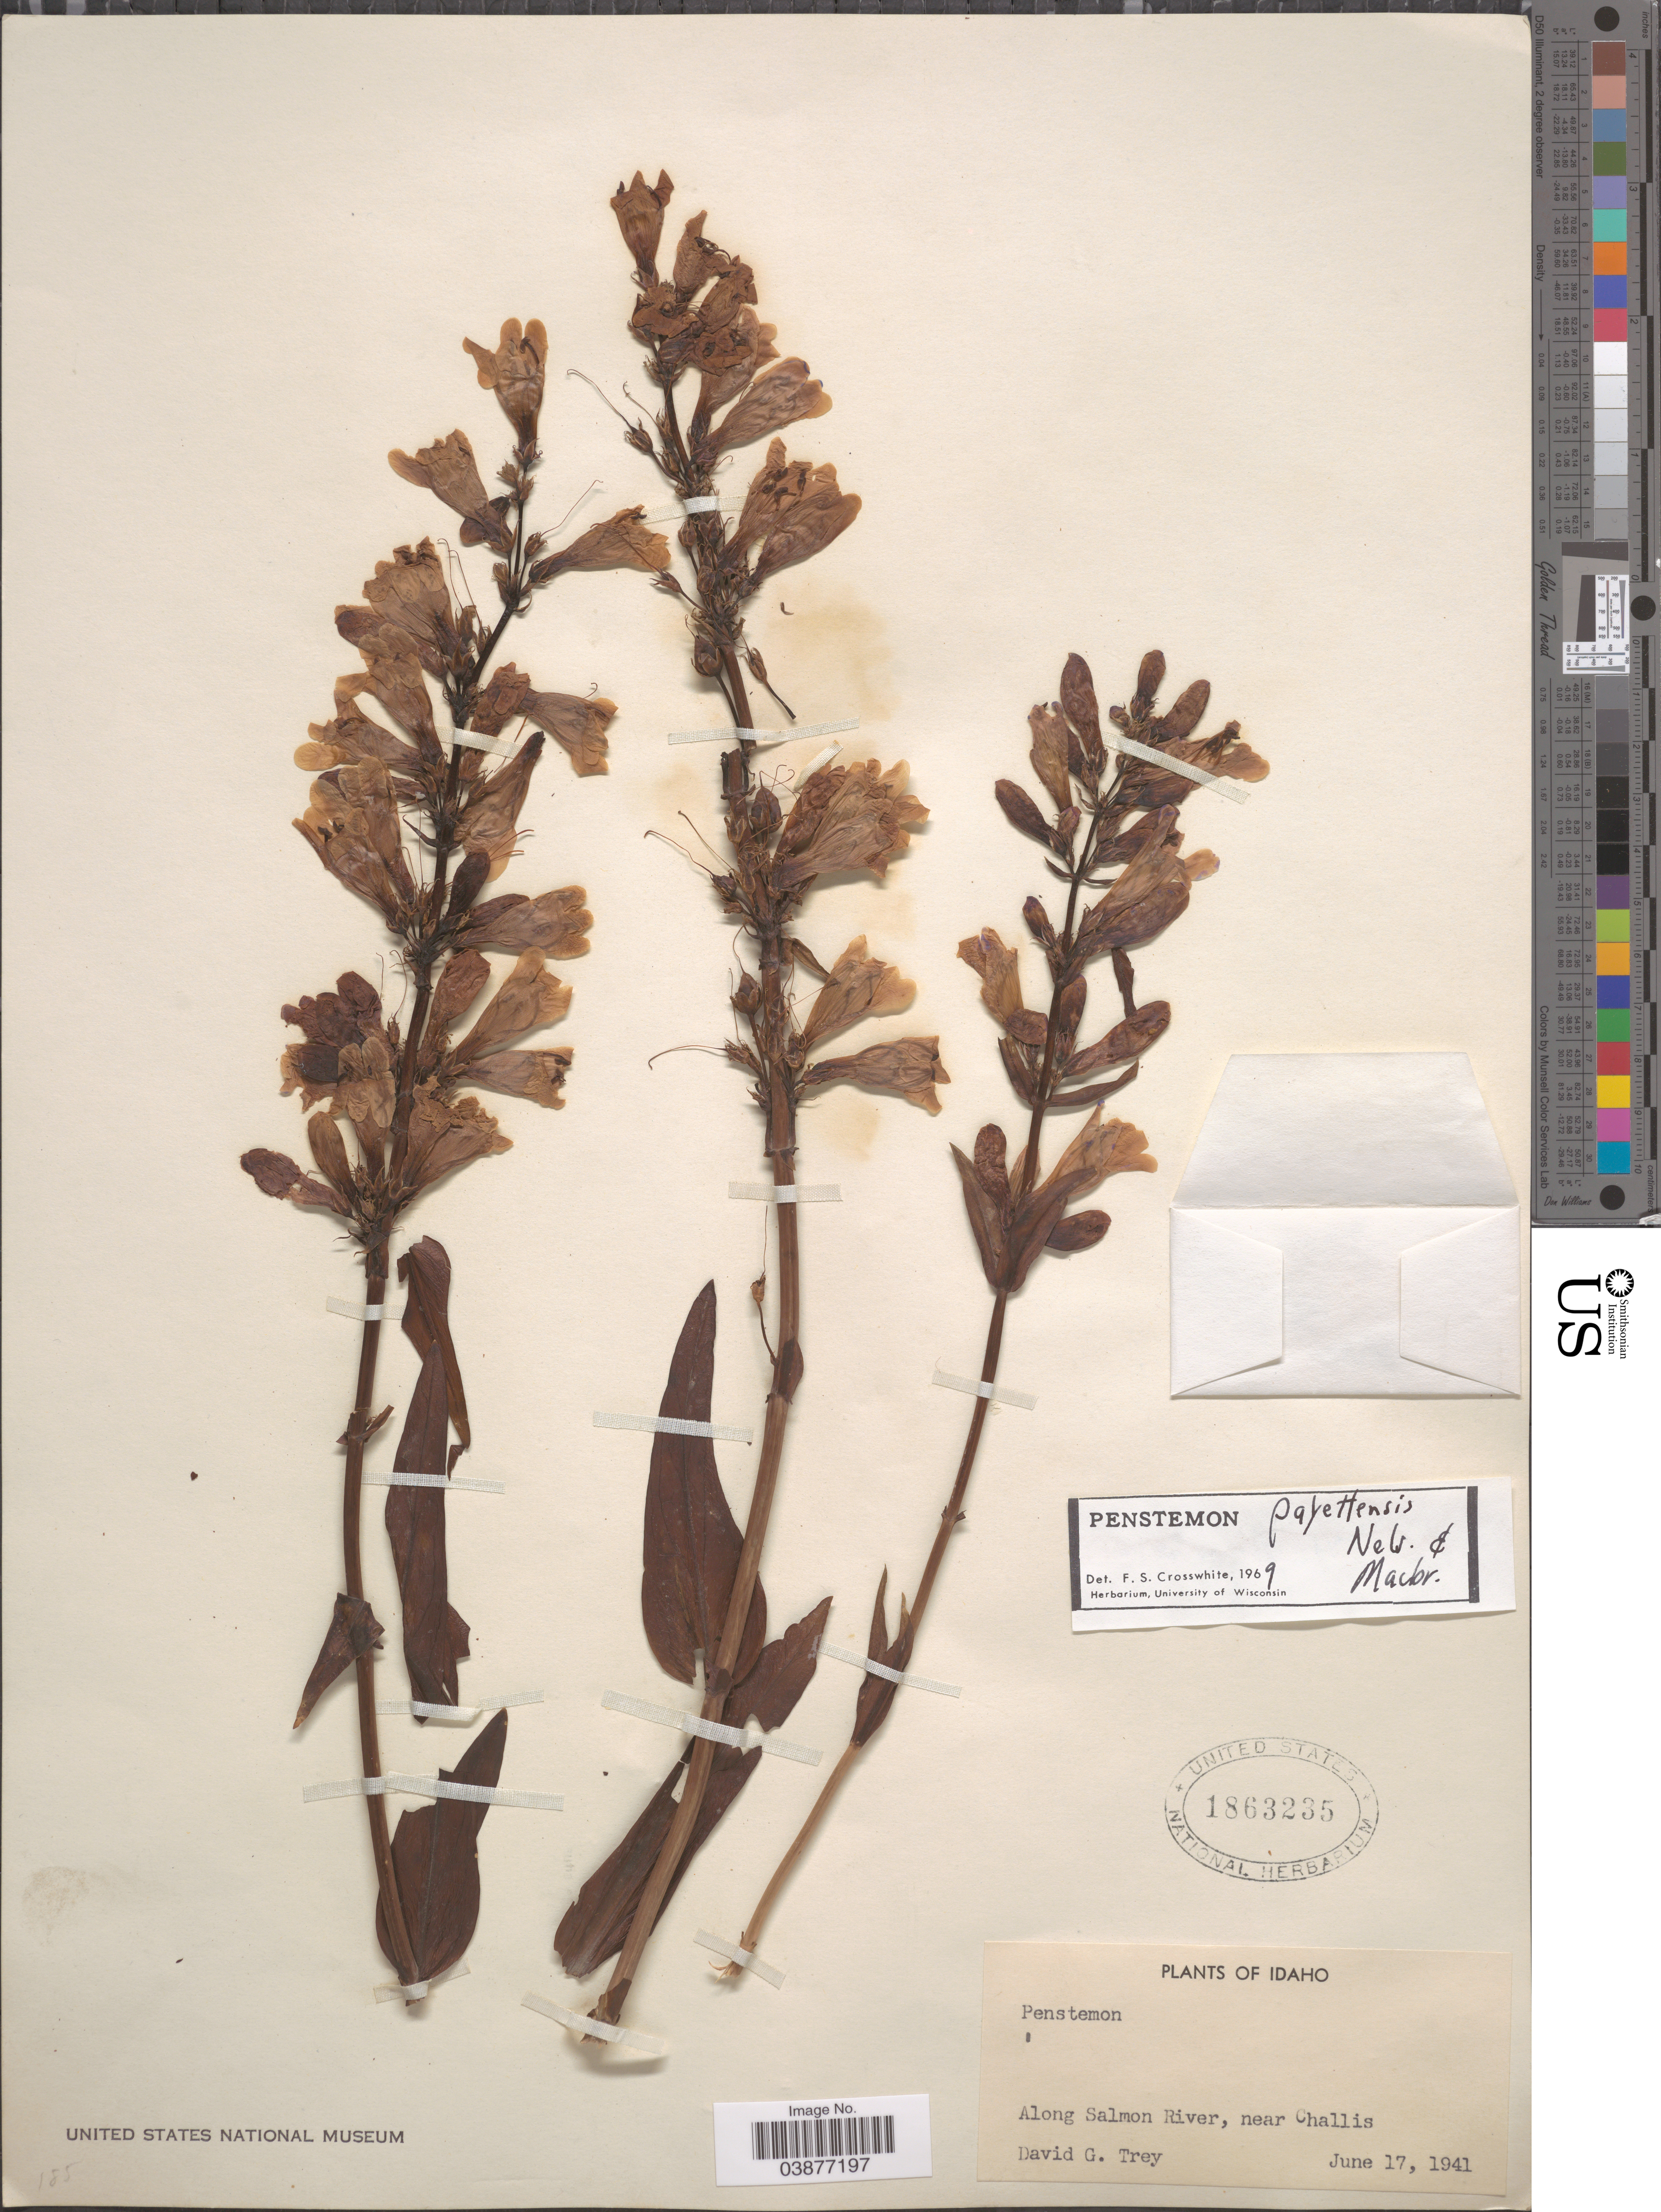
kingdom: Plantae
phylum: Tracheophyta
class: Magnoliopsida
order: Lamiales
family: Plantaginaceae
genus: Penstemon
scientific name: Penstemon payettensis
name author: J.F. Macbr. & A. Nelson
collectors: D. Trey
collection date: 1941-06-17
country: United States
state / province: Idaho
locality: Along Salmon River, near Challis.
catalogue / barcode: US 1863235